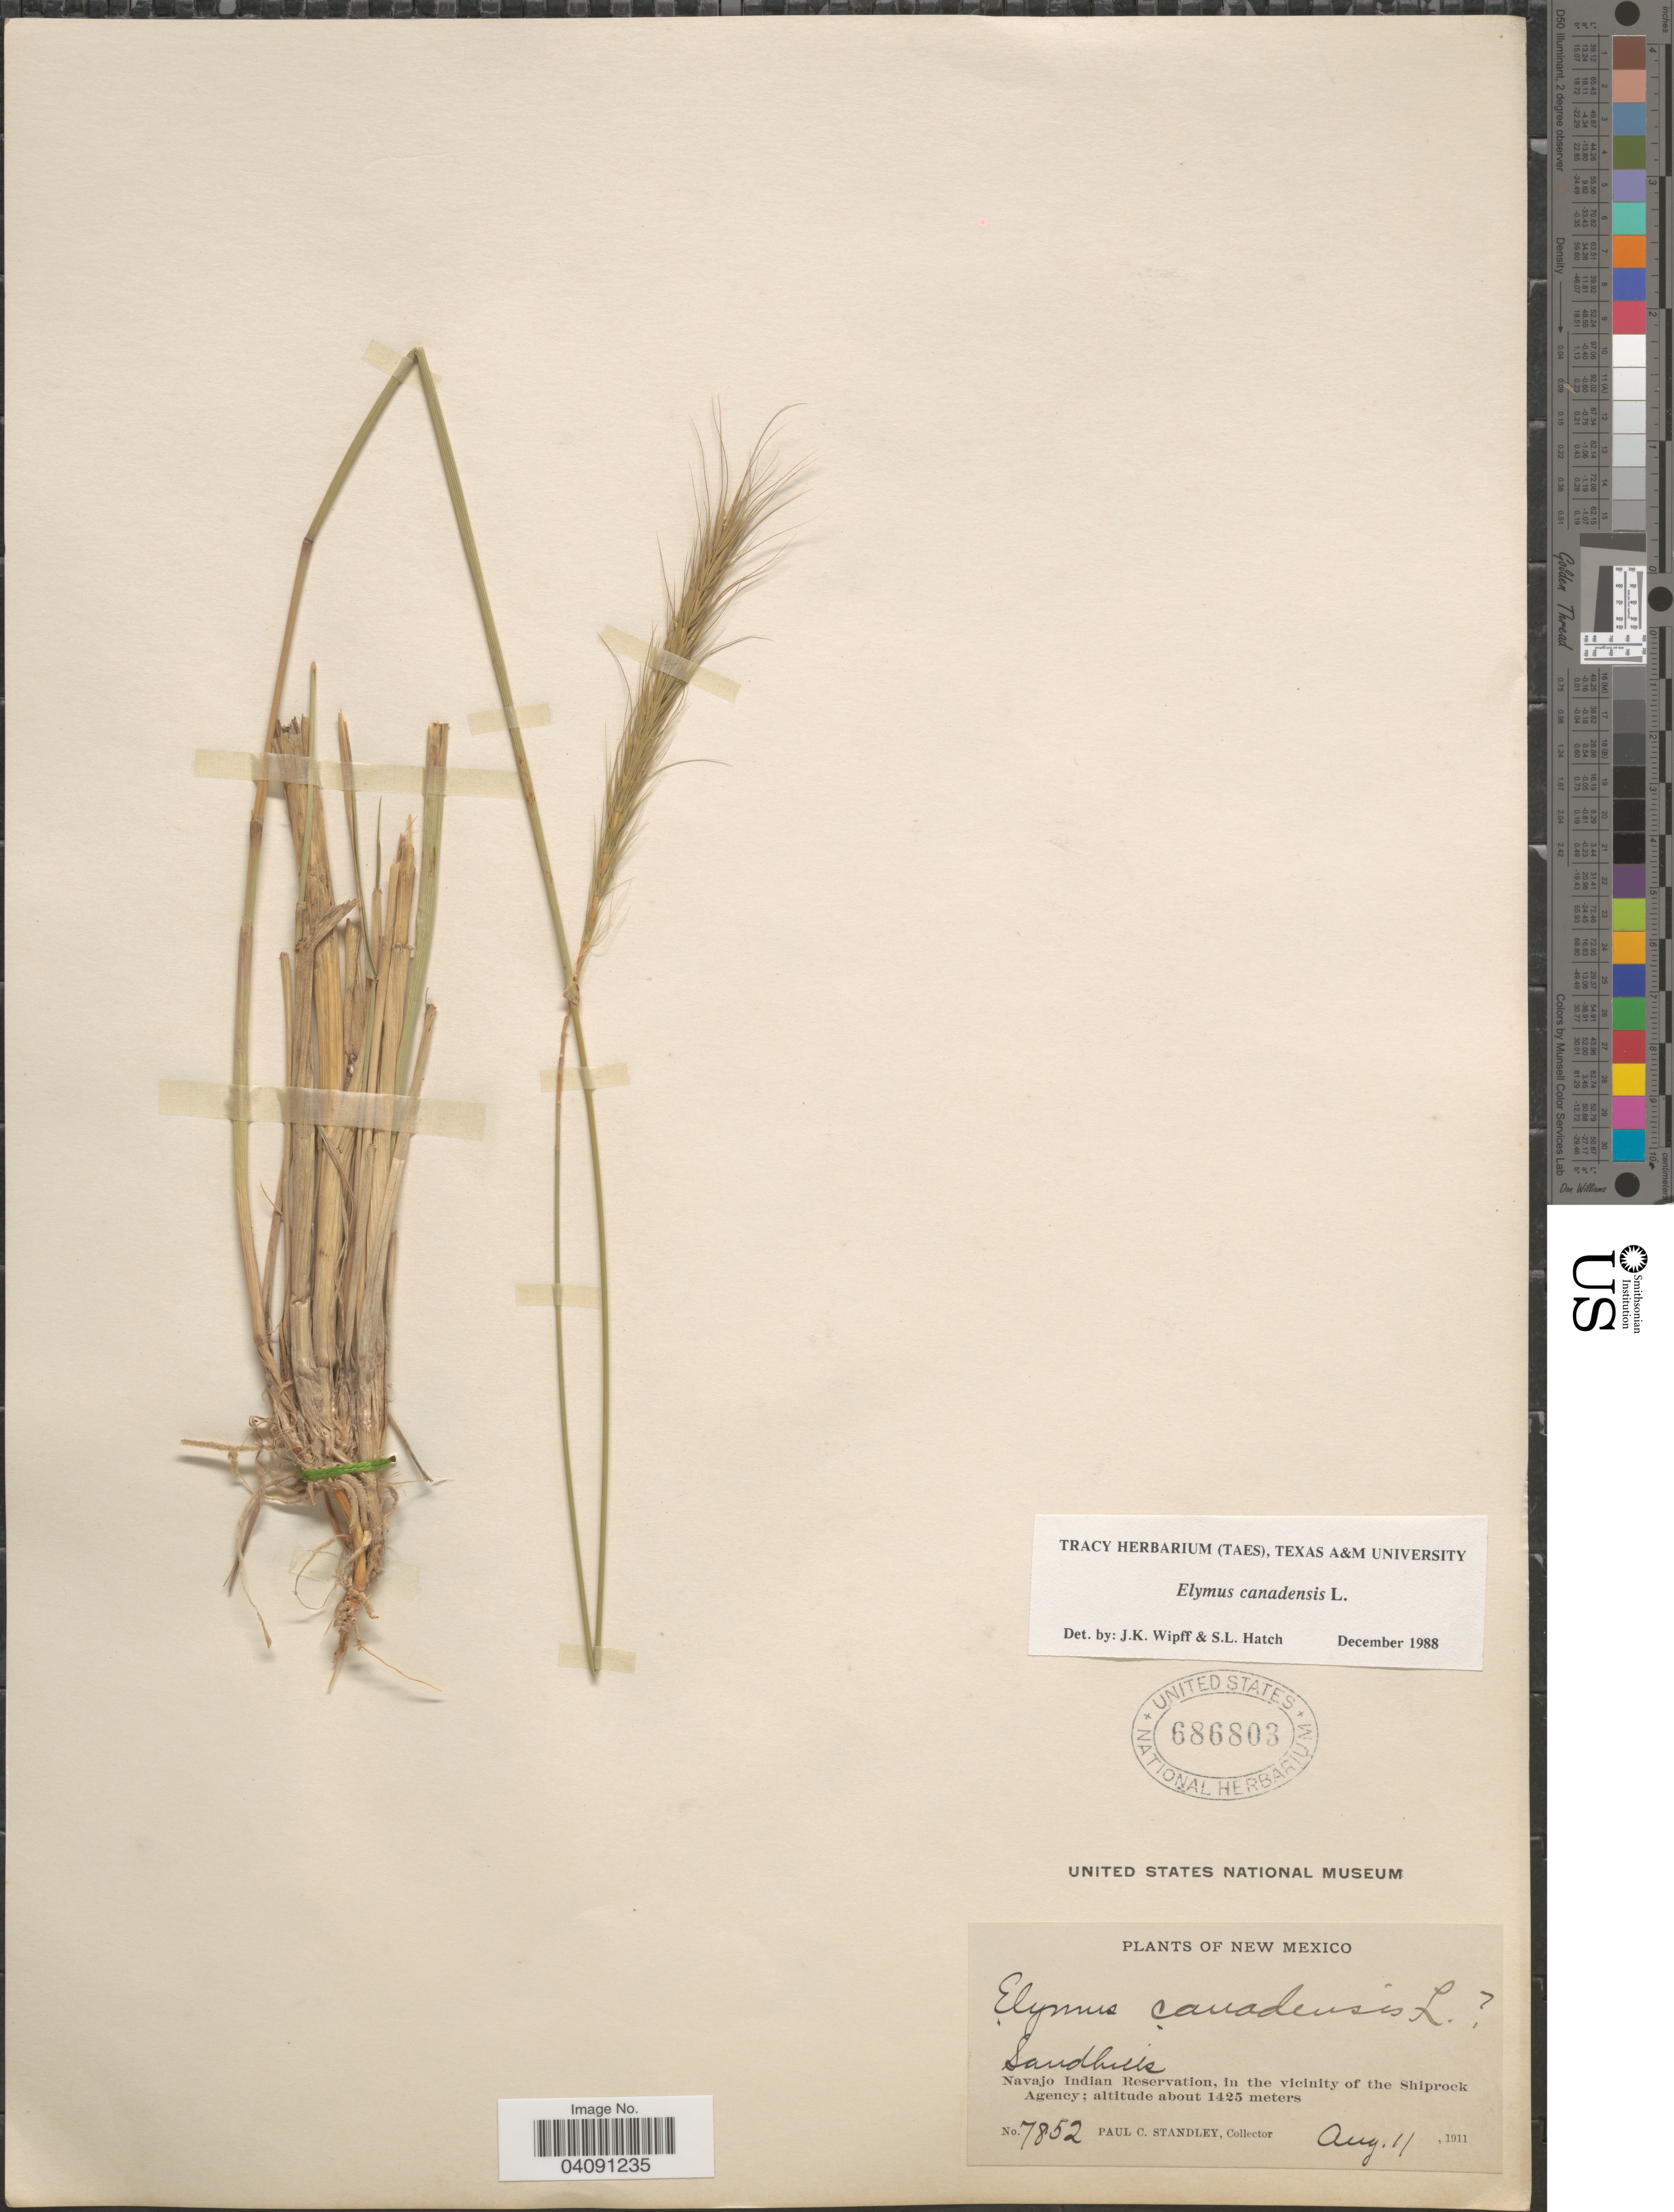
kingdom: Plantae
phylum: Tracheophyta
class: Liliopsida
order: Poales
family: Poaceae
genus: Elymus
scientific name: Elymus canadensis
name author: L.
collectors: P. C. Standley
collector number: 7852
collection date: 1911-08-11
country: United States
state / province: New Mexico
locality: Navajo Indian Reservation, in the vicinity of the Shiprock Agency.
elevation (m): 1425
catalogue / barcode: US 686803